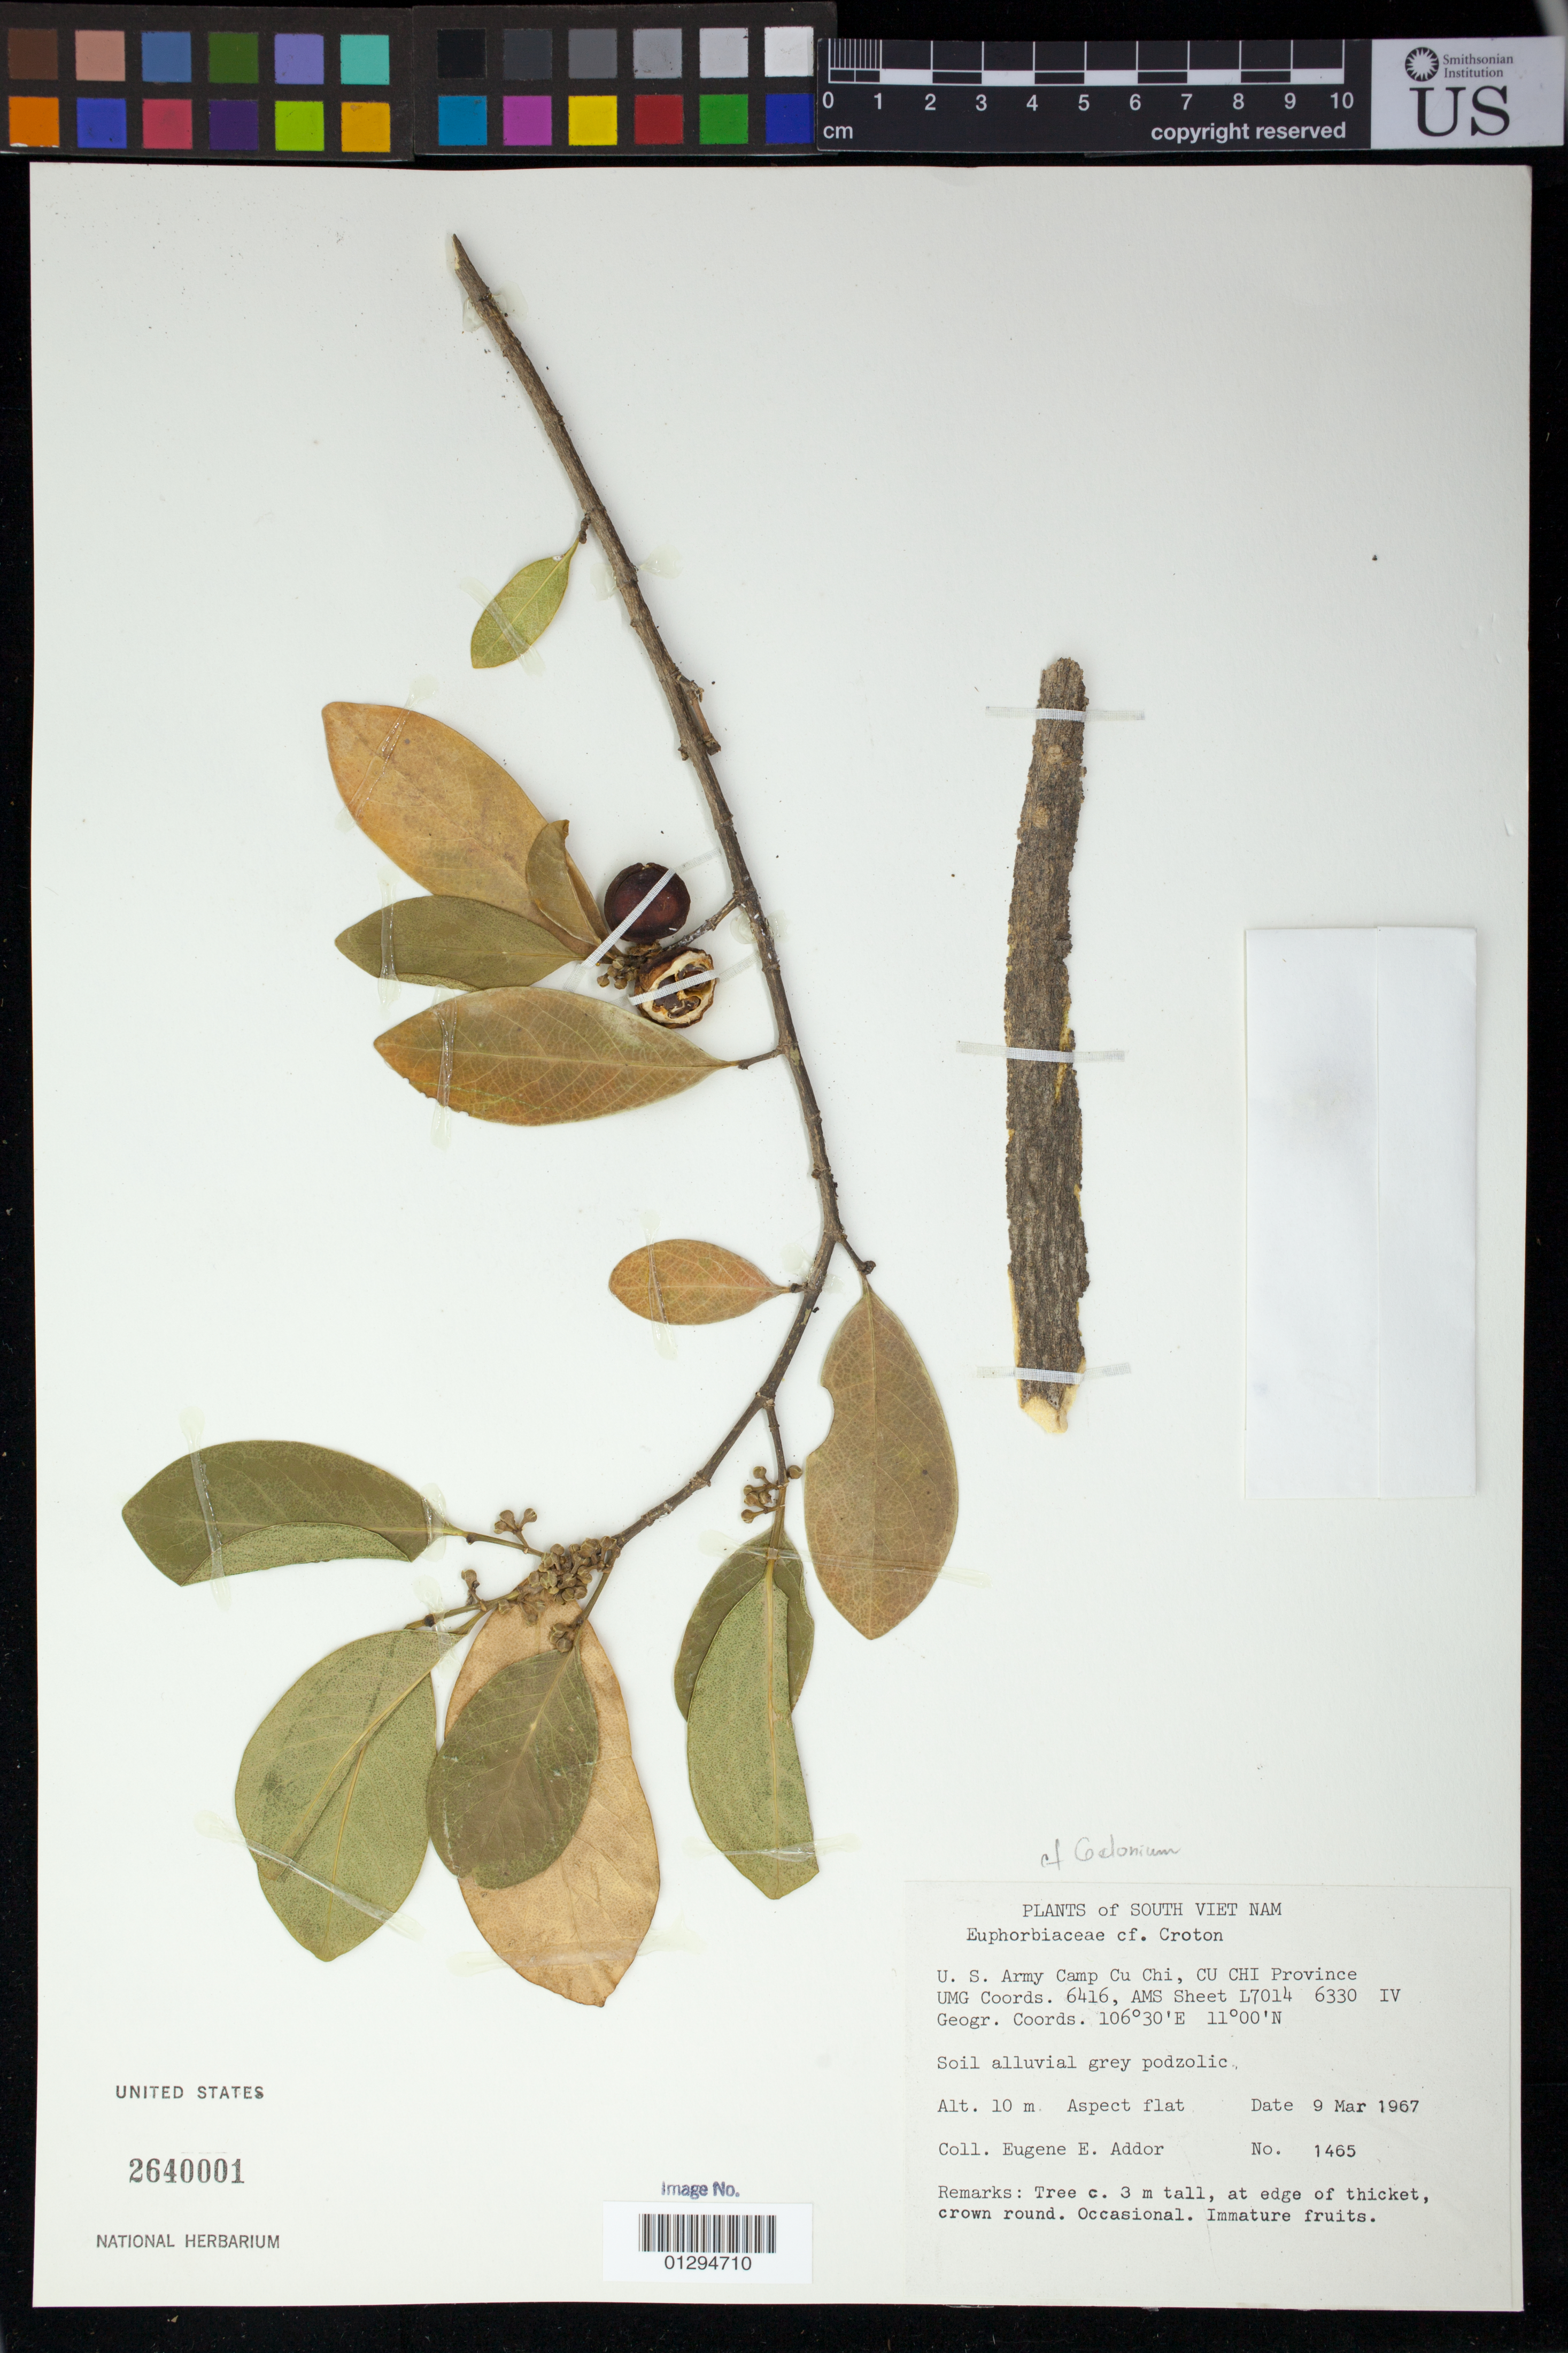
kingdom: Plantae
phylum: Tracheophyta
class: Magnoliopsida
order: Malpighiales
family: Euphorbiaceae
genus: Gelonium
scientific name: Gelonium sp.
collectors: E. E. Addor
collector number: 1465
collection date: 1967-03-09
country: Vietnam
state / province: Ho Chi Minh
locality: U. S. Army Camp Cu Chi, Cu Chi Province UMG Coords. 6416, AMS Sheet L7014 6330 IV Georg.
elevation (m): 10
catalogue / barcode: US 2640001